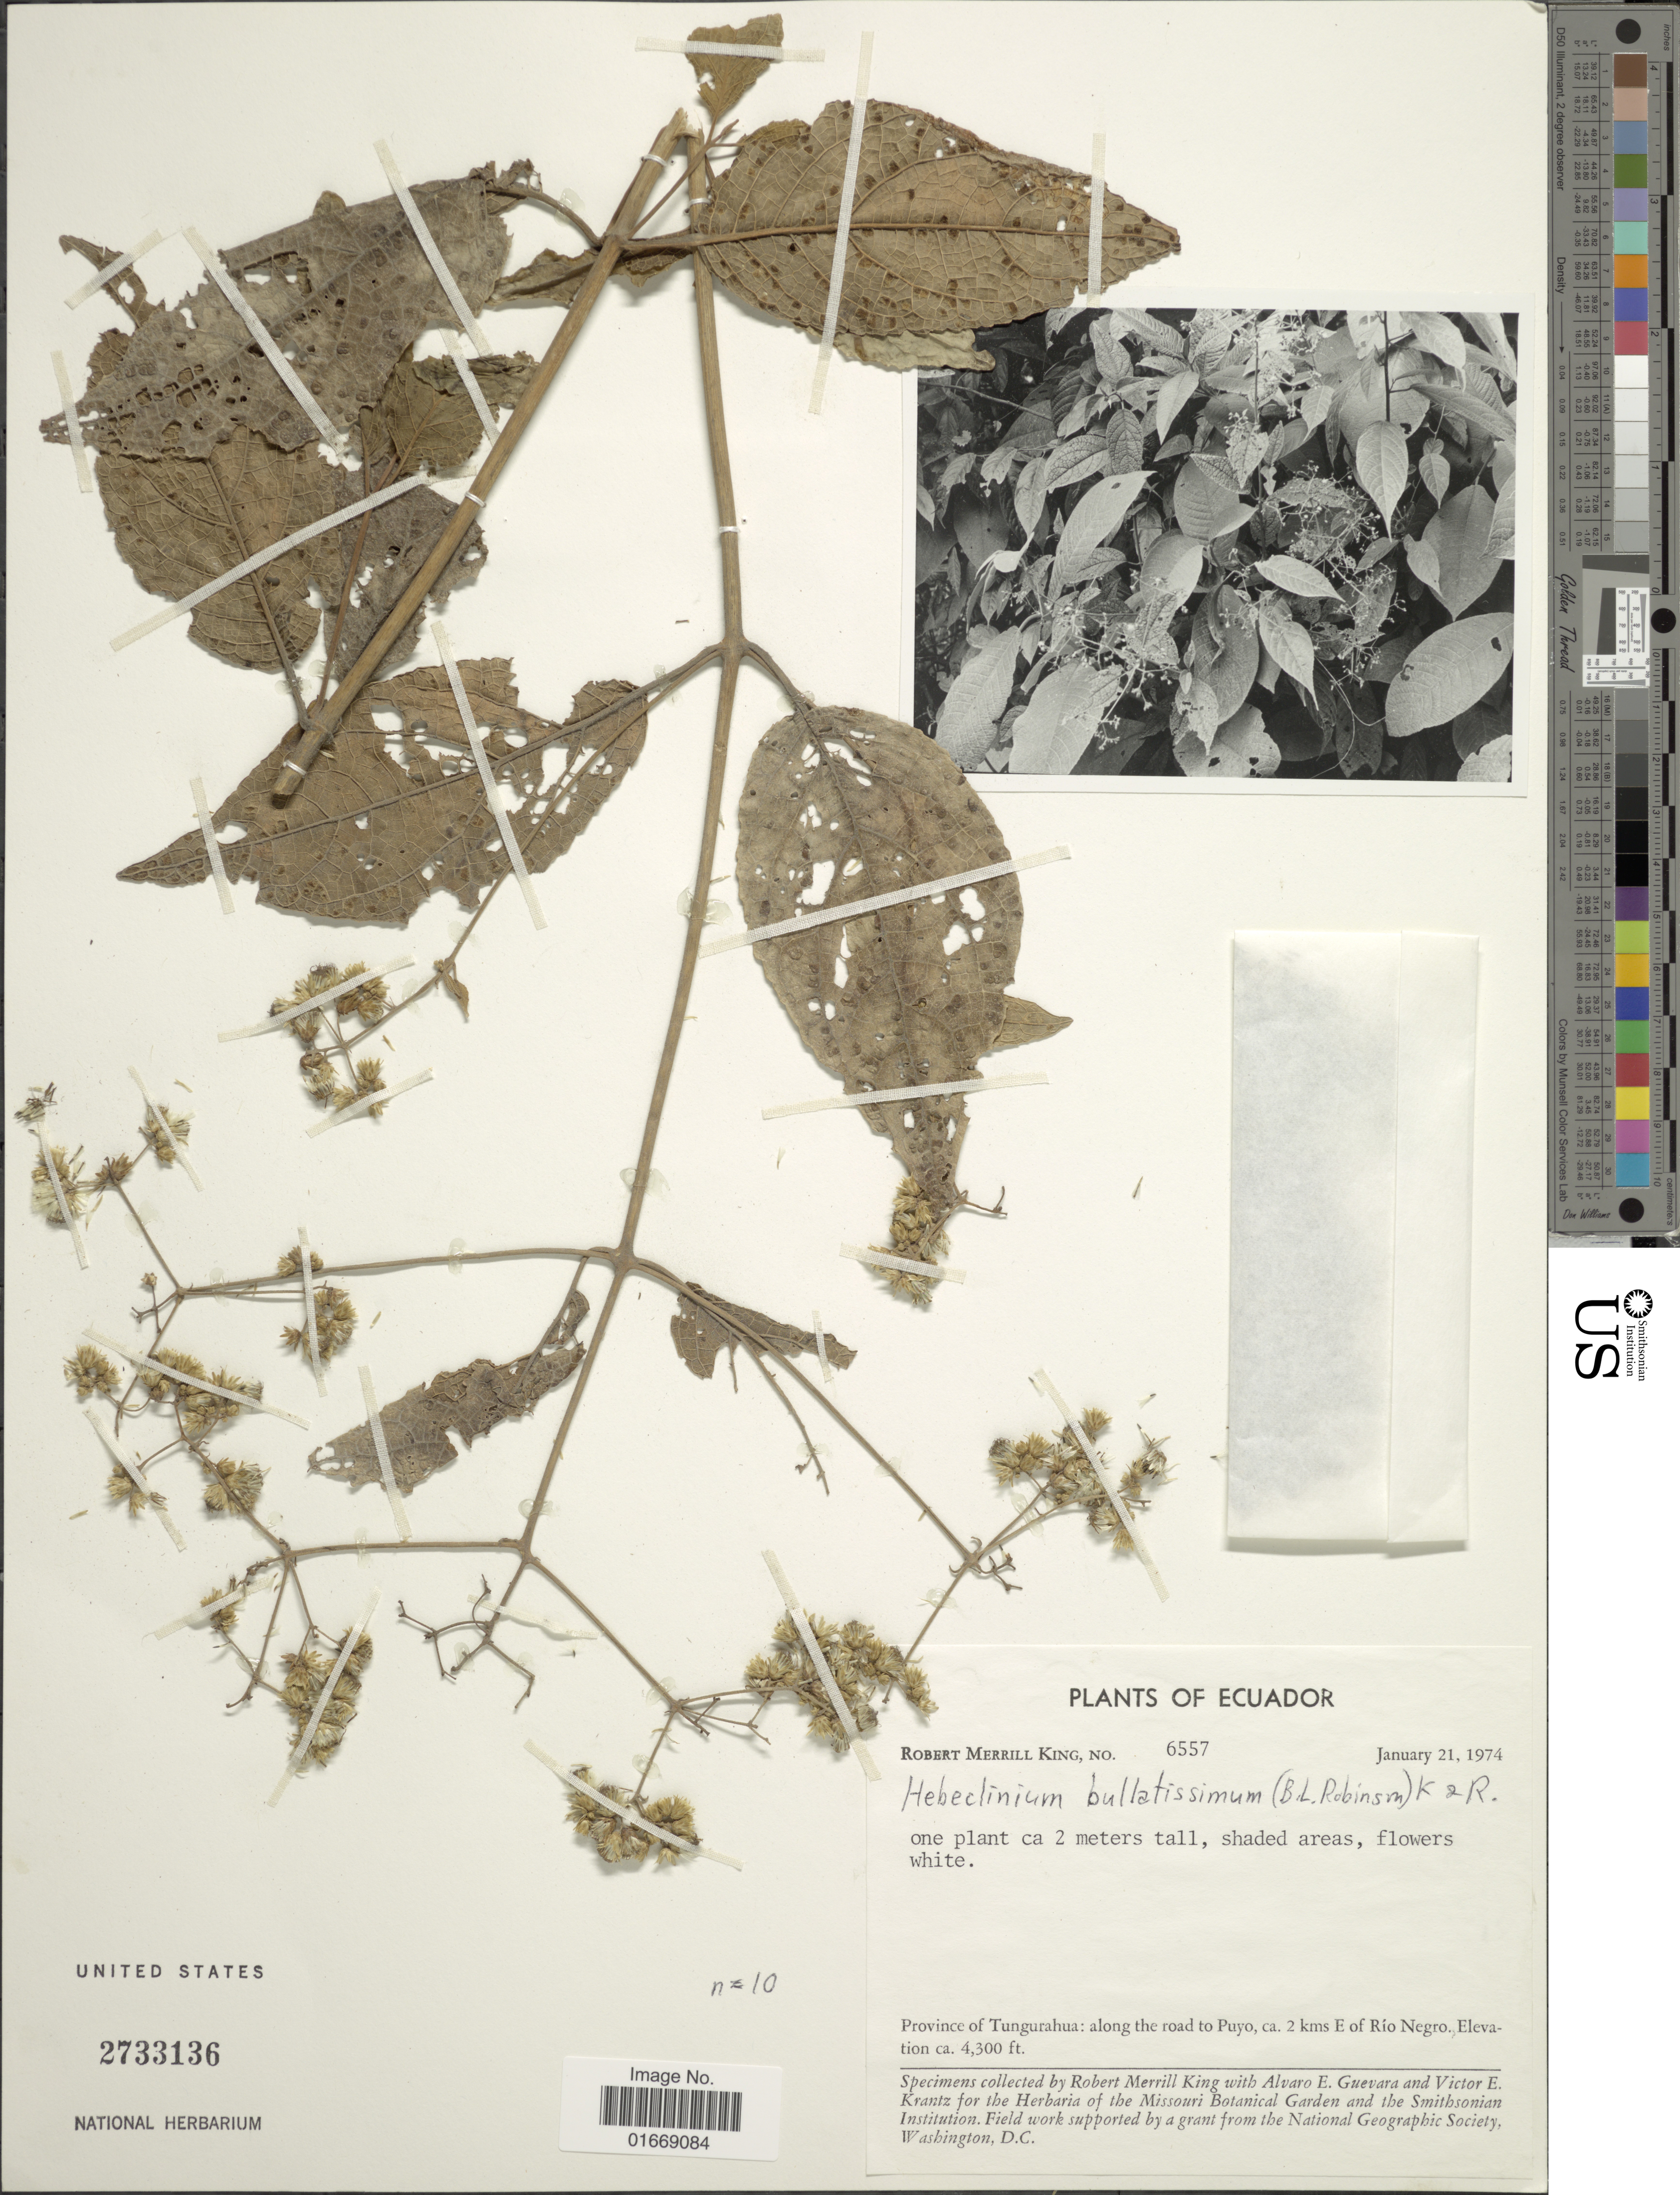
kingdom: Plantae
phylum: Tracheophyta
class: Magnoliopsida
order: Asterales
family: Asteraceae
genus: Hebeclinium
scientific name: Hebeclinium bullatissimum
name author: (B.L. Rob.) R.M. King & H. Rob.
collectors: R. M. King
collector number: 6557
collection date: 1974-01-21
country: Ecuador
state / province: Tungurahua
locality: Along the road to Puyo, ca 2 kms E of Rio Negro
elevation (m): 1311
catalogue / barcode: US 2733136